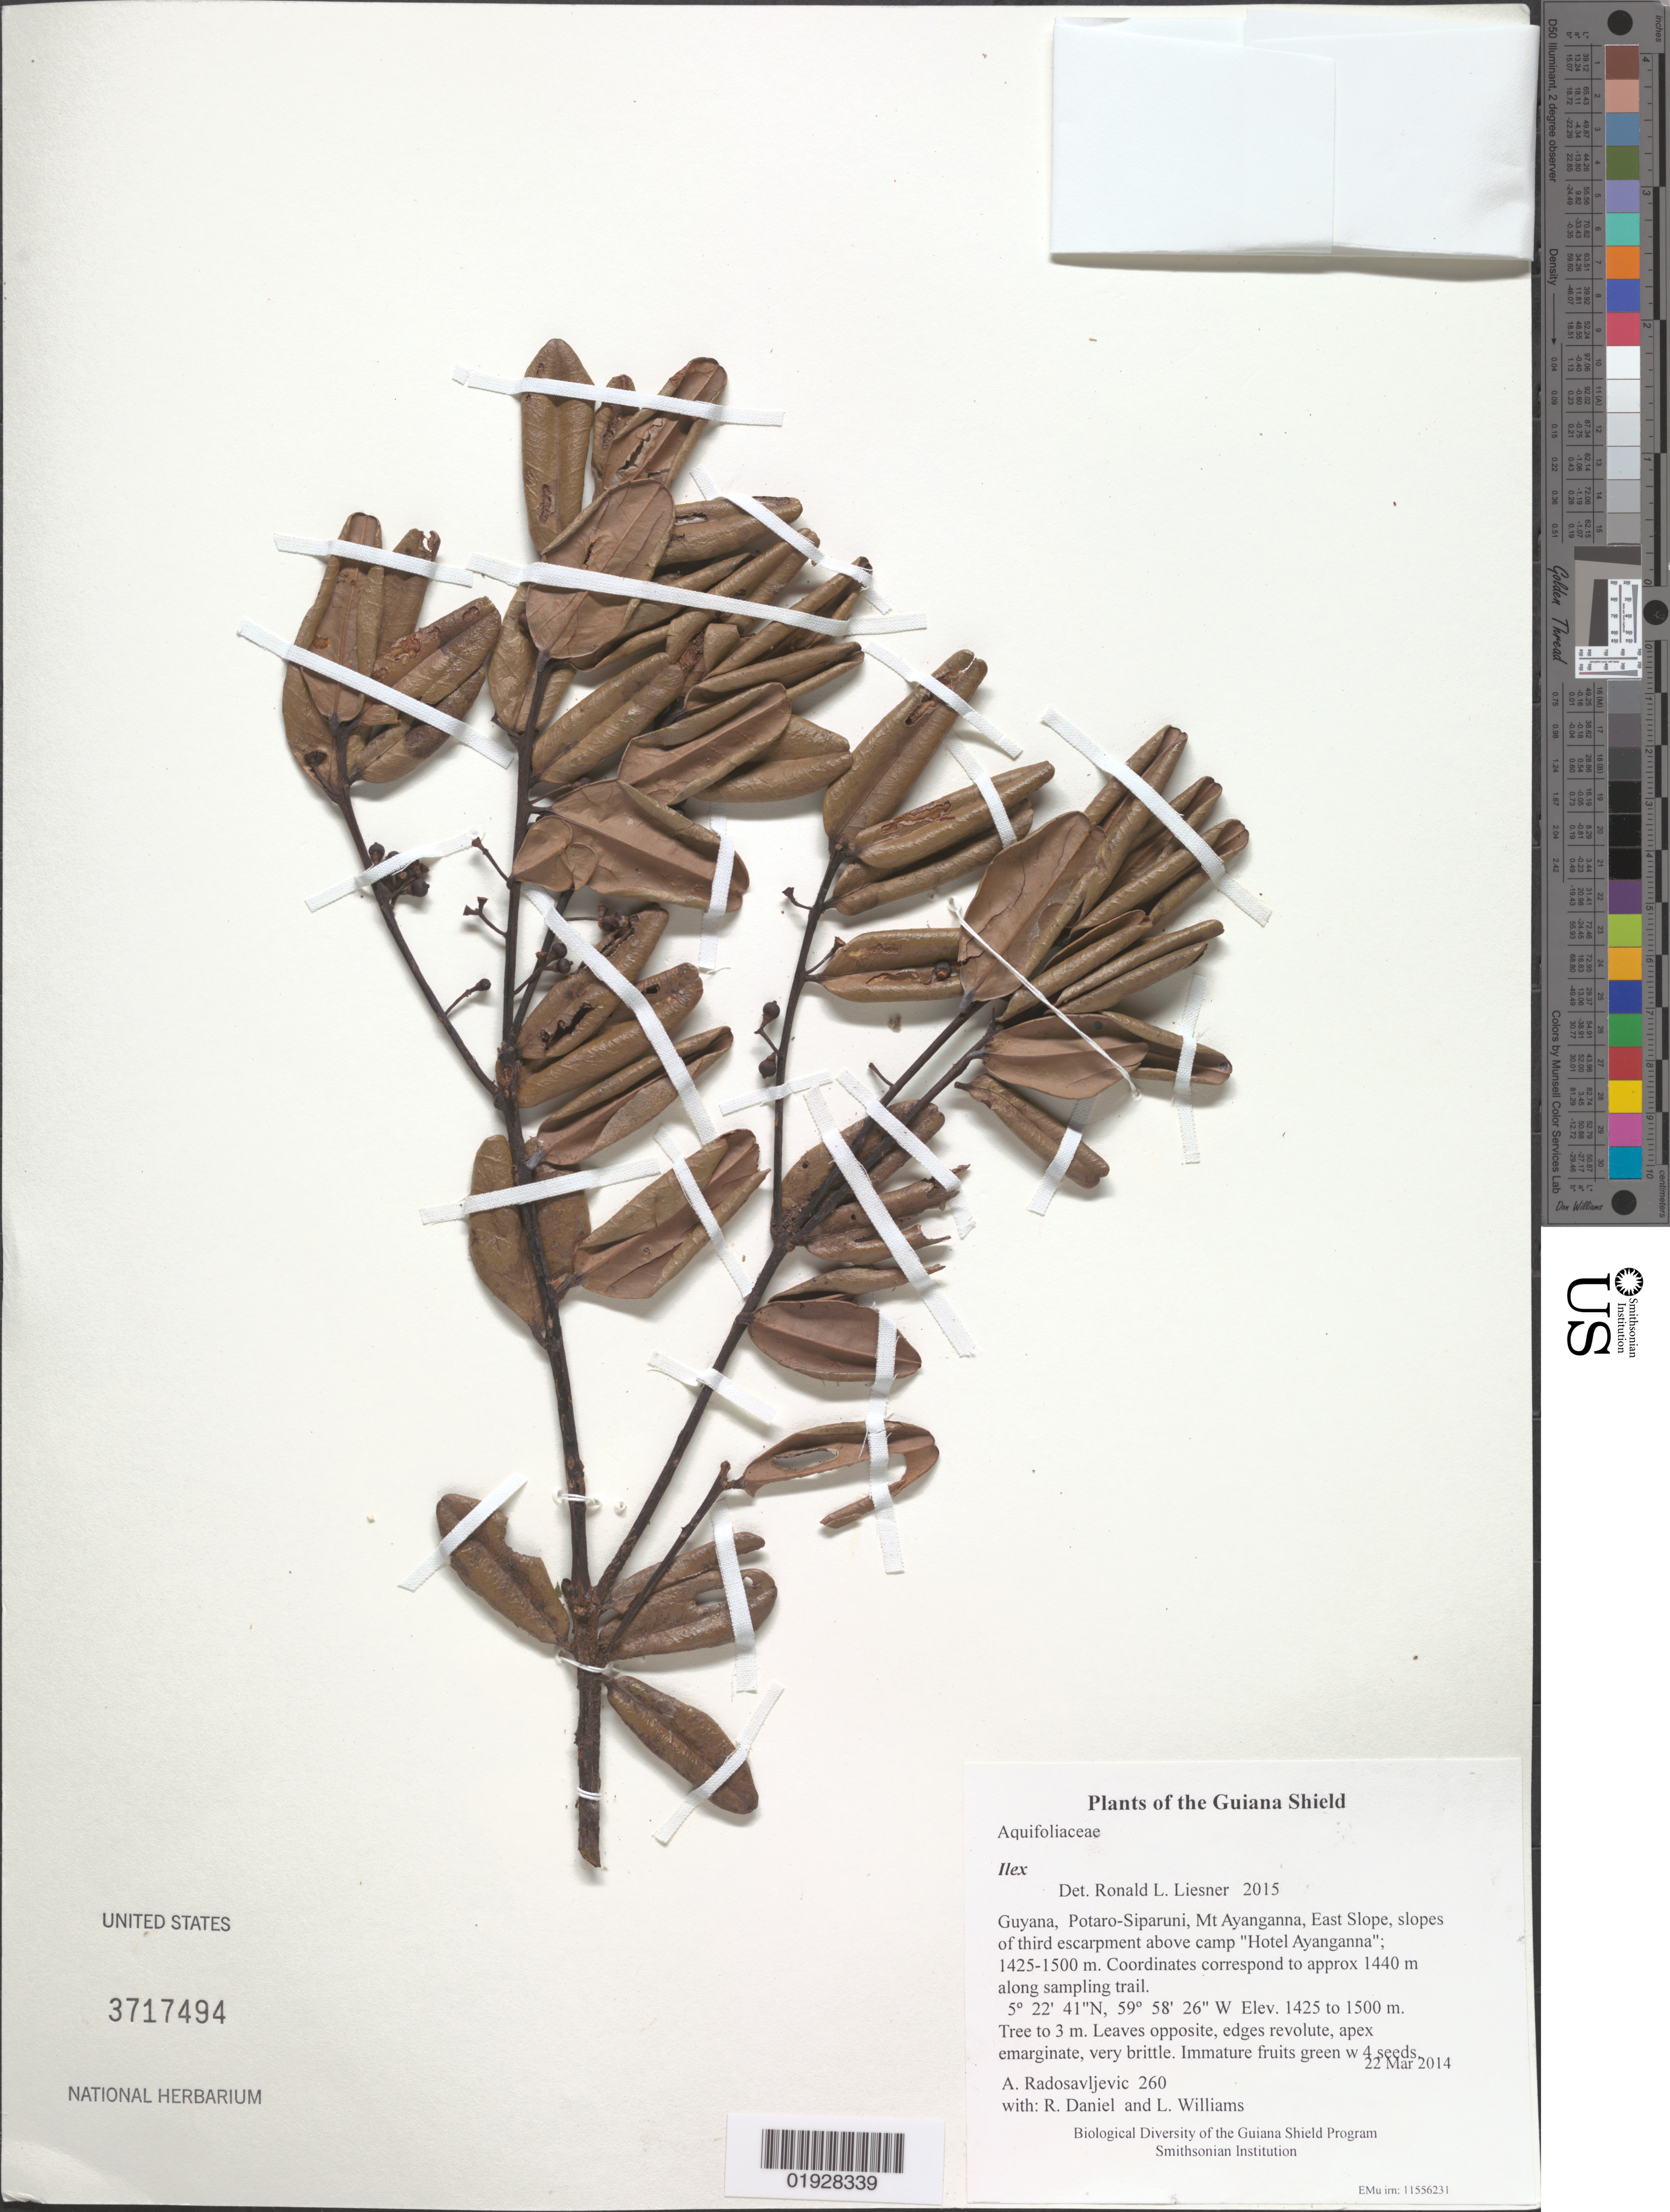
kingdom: Plantae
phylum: Tracheophyta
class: Magnoliopsida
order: Aquifoliales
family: Aquifoliaceae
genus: Ilex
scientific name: Ilex sp.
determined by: Liesner, R. L.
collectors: A. Radosavljevic, R. Daniel & L. Williams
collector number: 260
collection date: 2014-03-22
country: Guyana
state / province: Potaro-Siparuni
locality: Mt Ayanganna, East Slope, slopes of third escarpment above camp "Hotel Ayanganna"; 1425-1500 m. Coordinates correspond to approx 1440 m along sampling trail.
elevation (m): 1425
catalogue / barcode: US 3717494